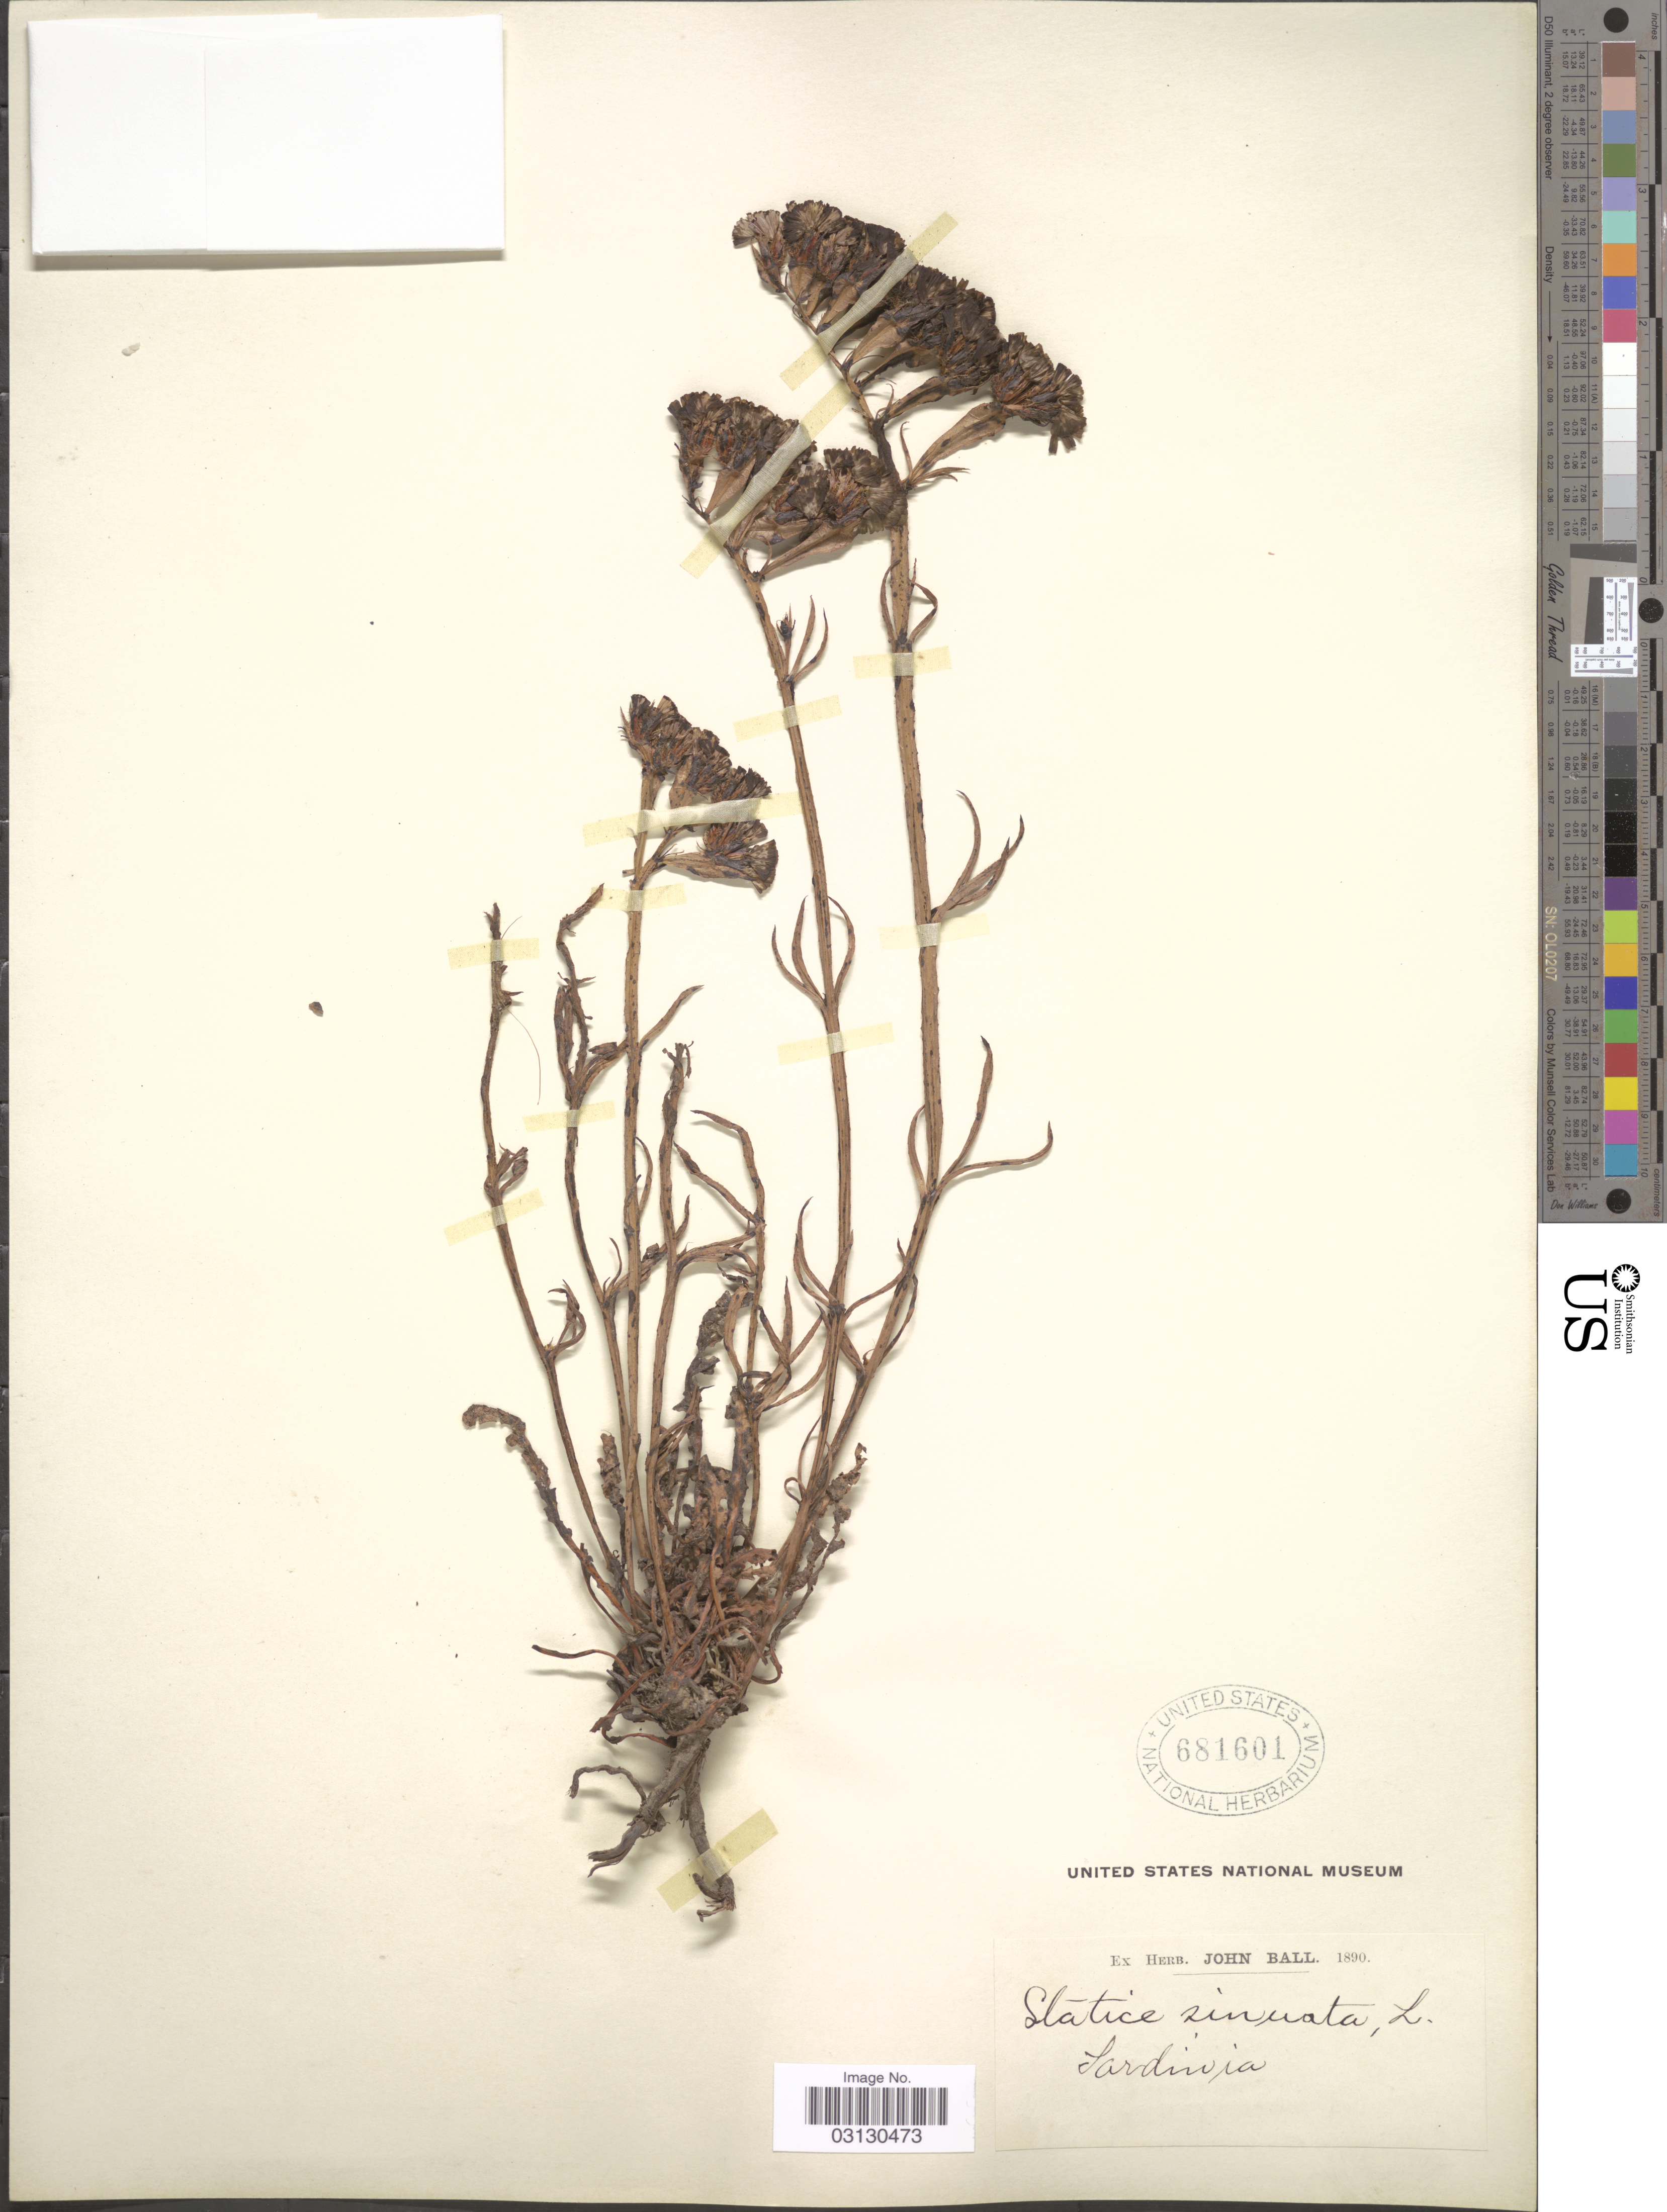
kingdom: Plantae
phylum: Tracheophyta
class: Magnoliopsida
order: Caryophyllales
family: Plumbaginaceae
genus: Limonium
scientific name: Limonium sinuatum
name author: (L.) Mill.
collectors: ex herb. John Ball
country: Italy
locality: Sardinia.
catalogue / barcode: US 681601